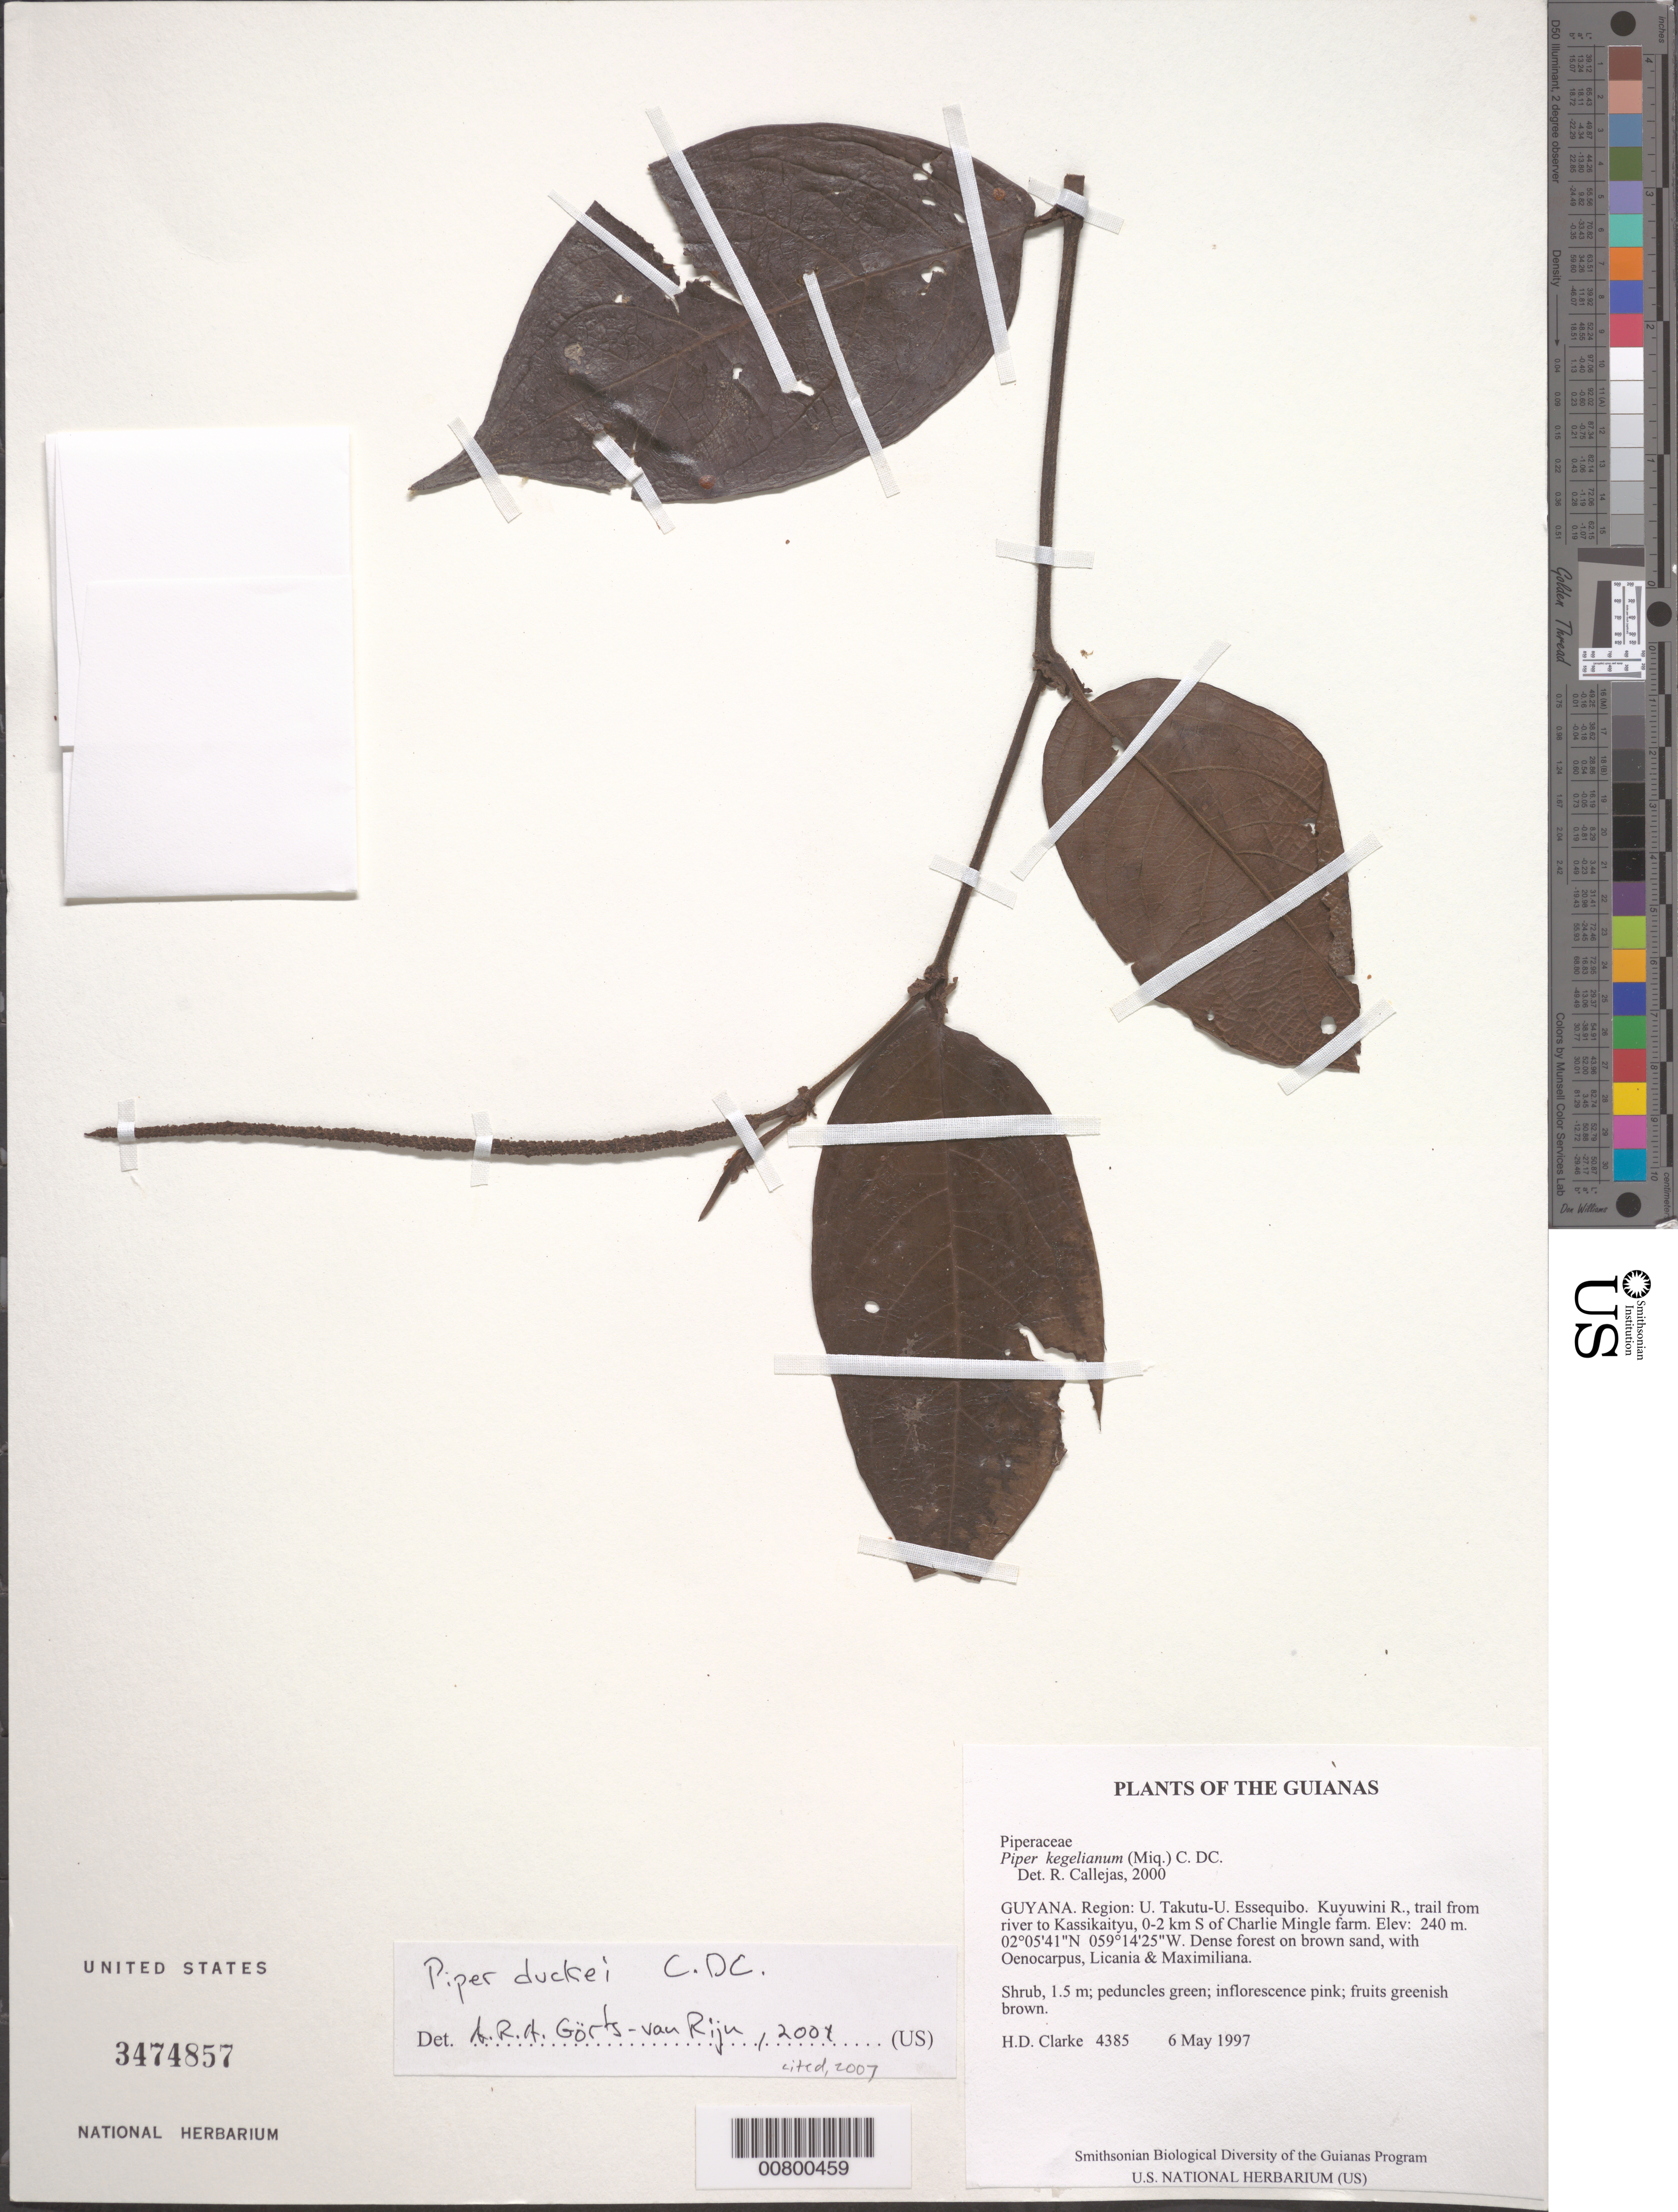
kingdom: Plantae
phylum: Tracheophyta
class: Magnoliopsida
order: Piperales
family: Piperaceae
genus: Piper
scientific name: Piper duckei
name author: C. DC.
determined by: Görts-van Rijn, A. R. A.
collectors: H. D. Clarke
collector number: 4385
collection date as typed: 6 May 1997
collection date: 1997-05-06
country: Guyana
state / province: U. Takutu-U. Essequibo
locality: Kuyuwini R., trail from river to Kassikaityu, 0-2 km S of Charlie Mingle farm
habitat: Dense forest on brown sand, with Oenocarpus, Licania & Maximiliana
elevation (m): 240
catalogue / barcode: US 3474857